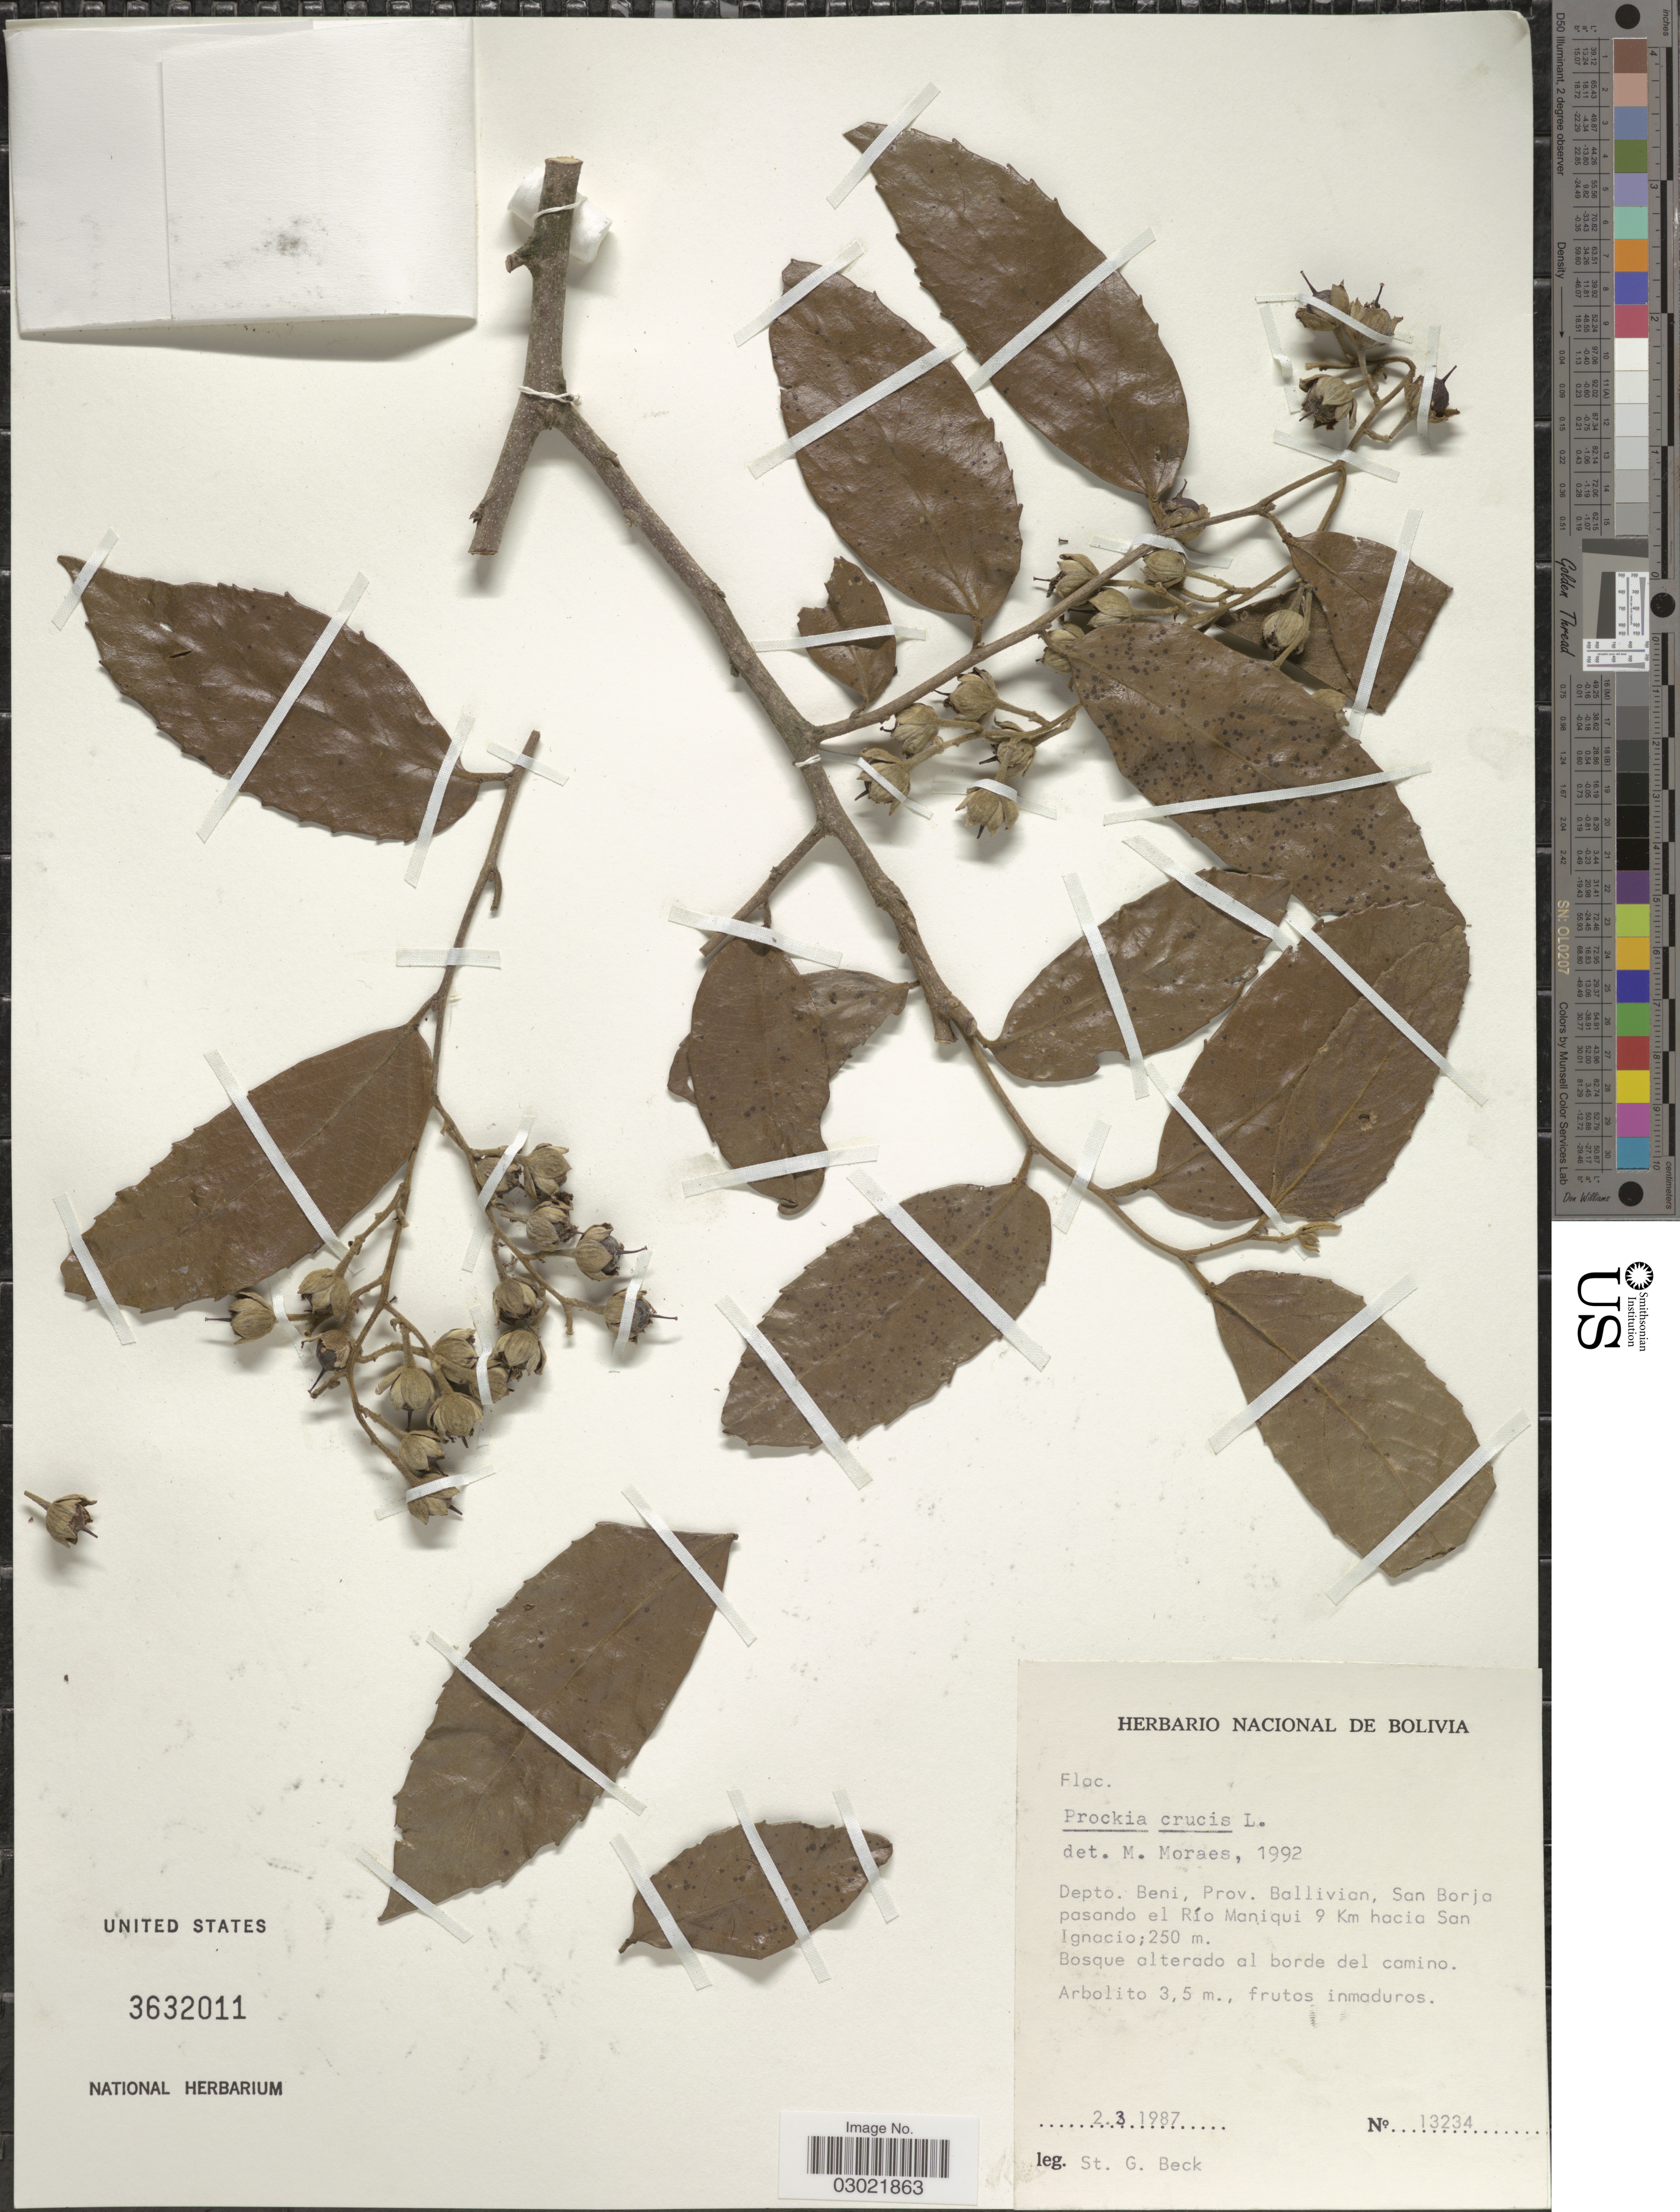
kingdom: Plantae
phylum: Tracheophyta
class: Magnoliopsida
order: Malpighiales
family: Salicaceae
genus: Prockia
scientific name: Prockia crucis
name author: P. Browne ex L.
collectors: S. G. Beck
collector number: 13234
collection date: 1987-03-02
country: Bolivia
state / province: Beni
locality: Depto. Beni, Prov. Ballivion, San Borja pasando el Río Maniqui 9 Km hacia san Ignacio.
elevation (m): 250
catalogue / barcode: US 3632011